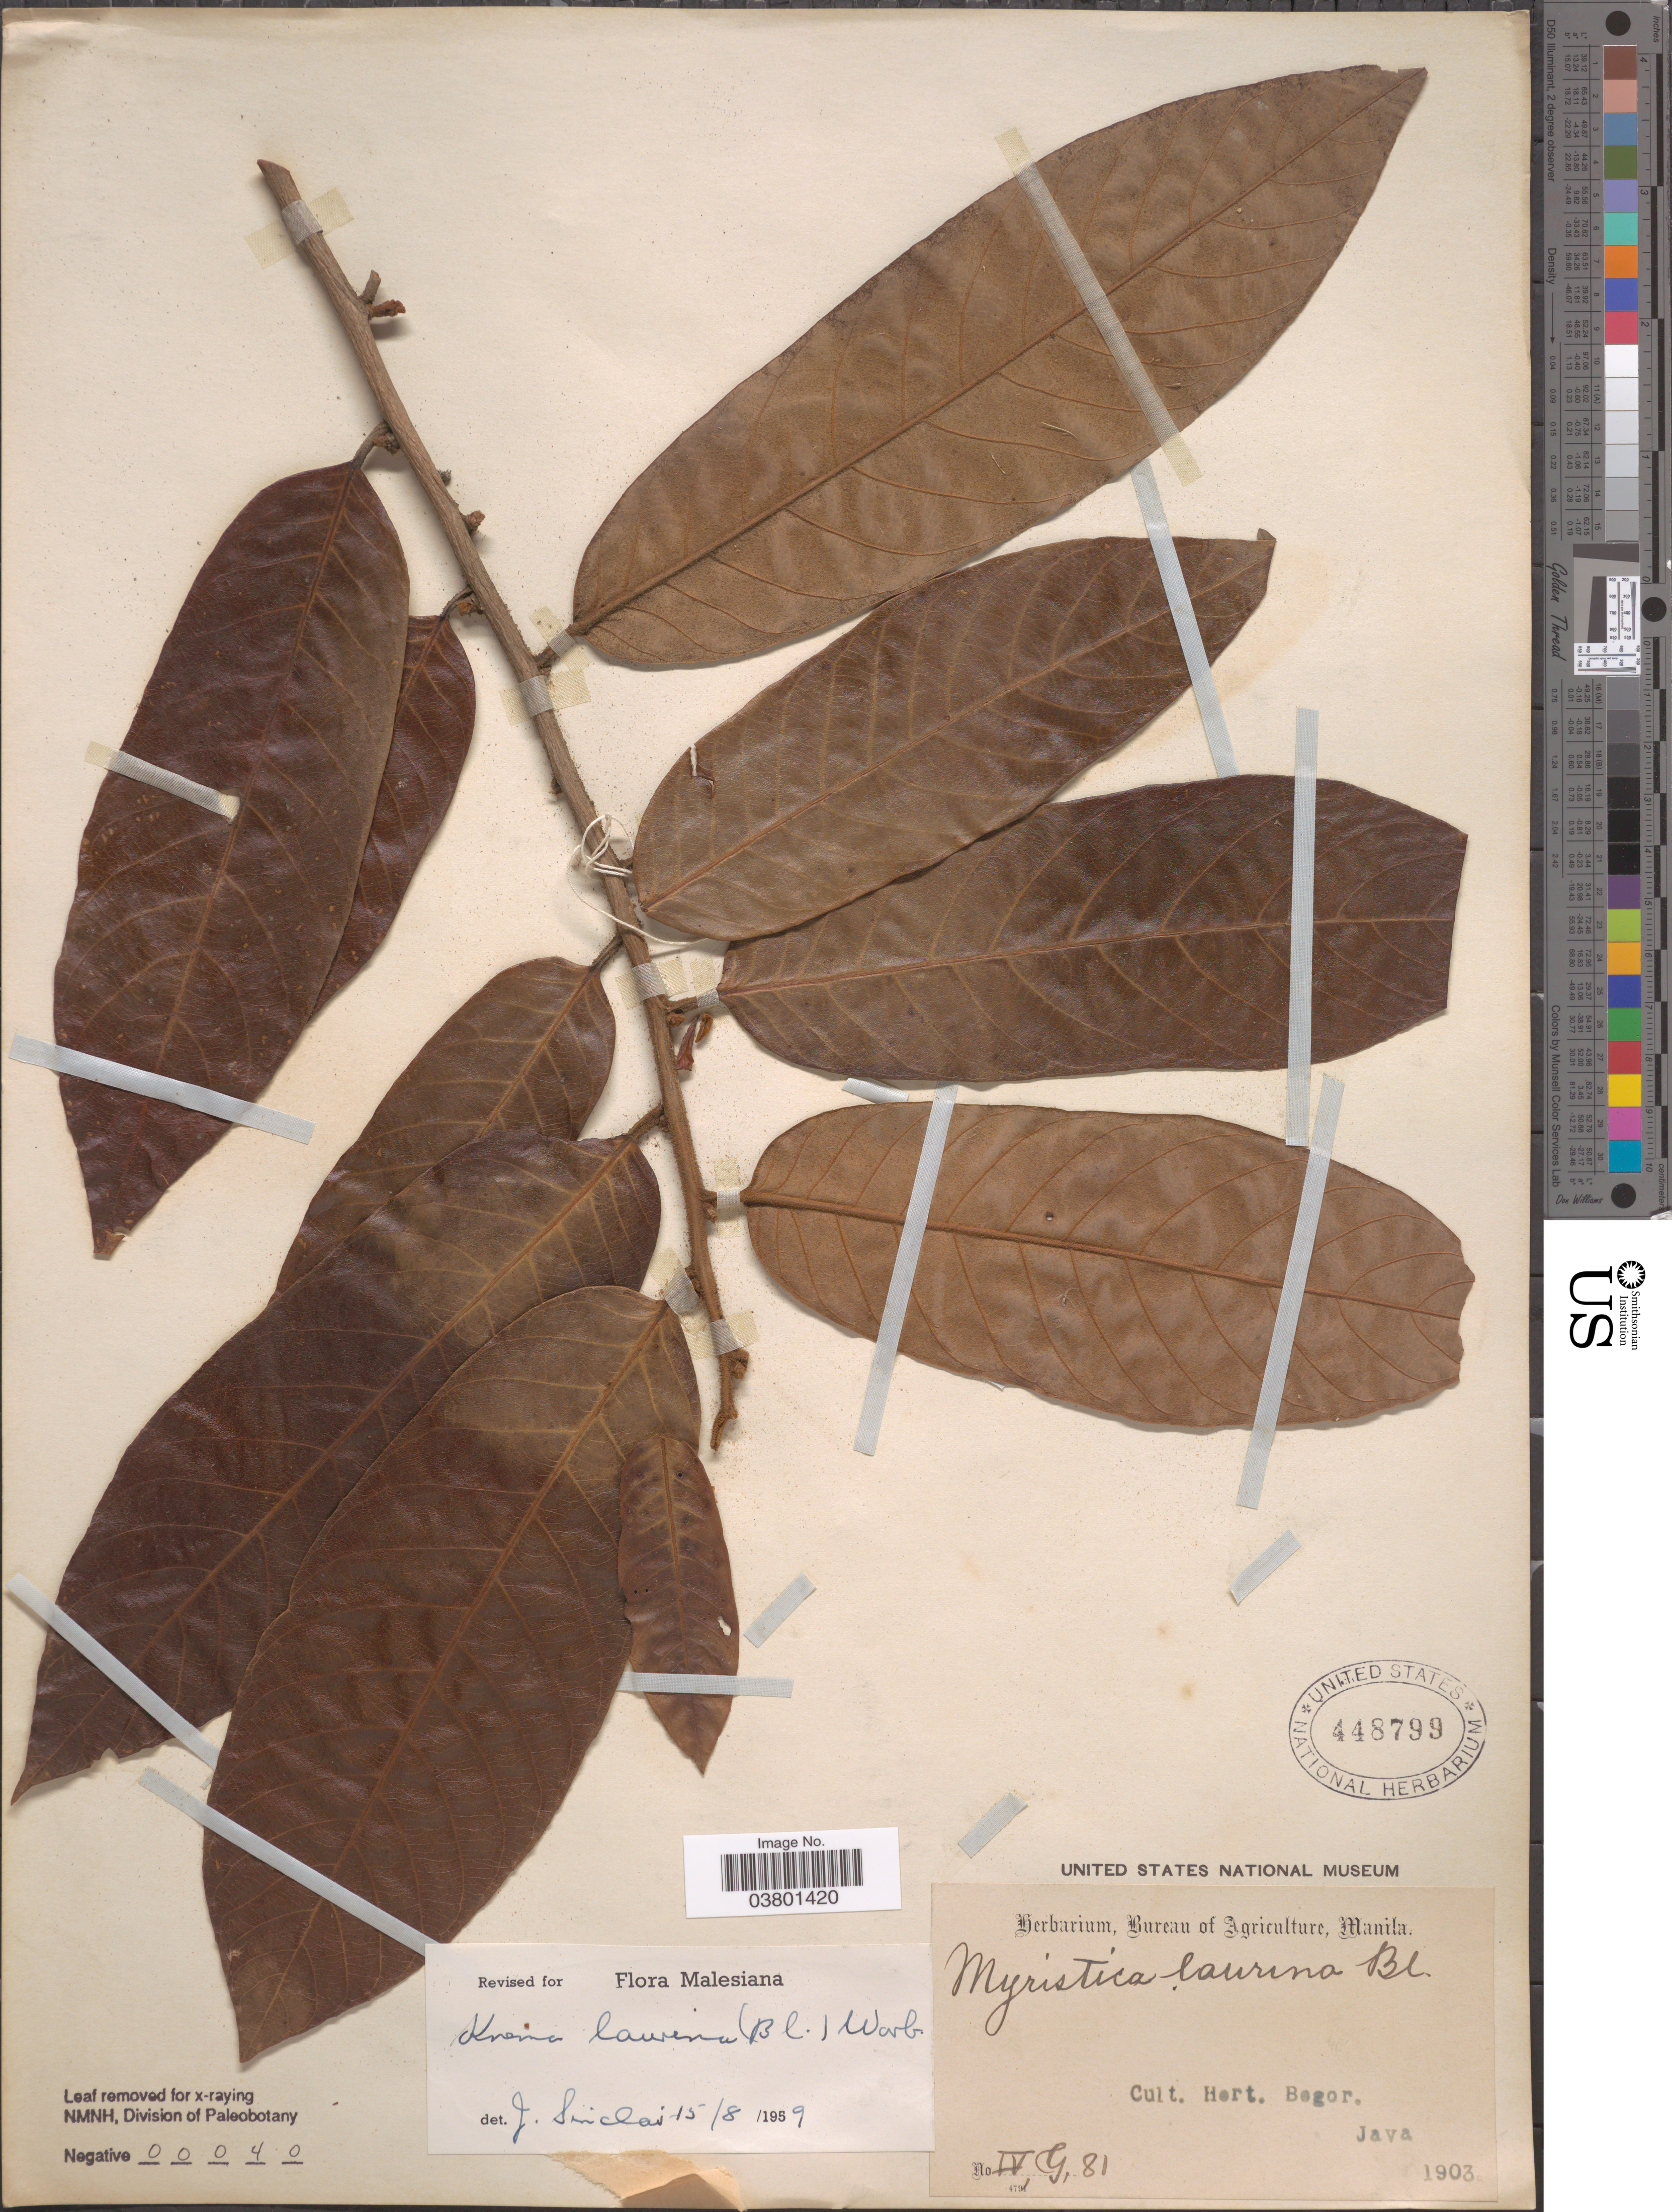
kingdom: Plantae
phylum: Tracheophyta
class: Magnoliopsida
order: Magnoliales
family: Myristicaceae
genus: Knema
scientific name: Knema laurina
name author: Warb.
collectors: Ex herb. Bureau of Agriculture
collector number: IV,G,81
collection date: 1903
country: Indonesia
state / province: Java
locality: Cult. Hort. Bogor.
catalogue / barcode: US 448799